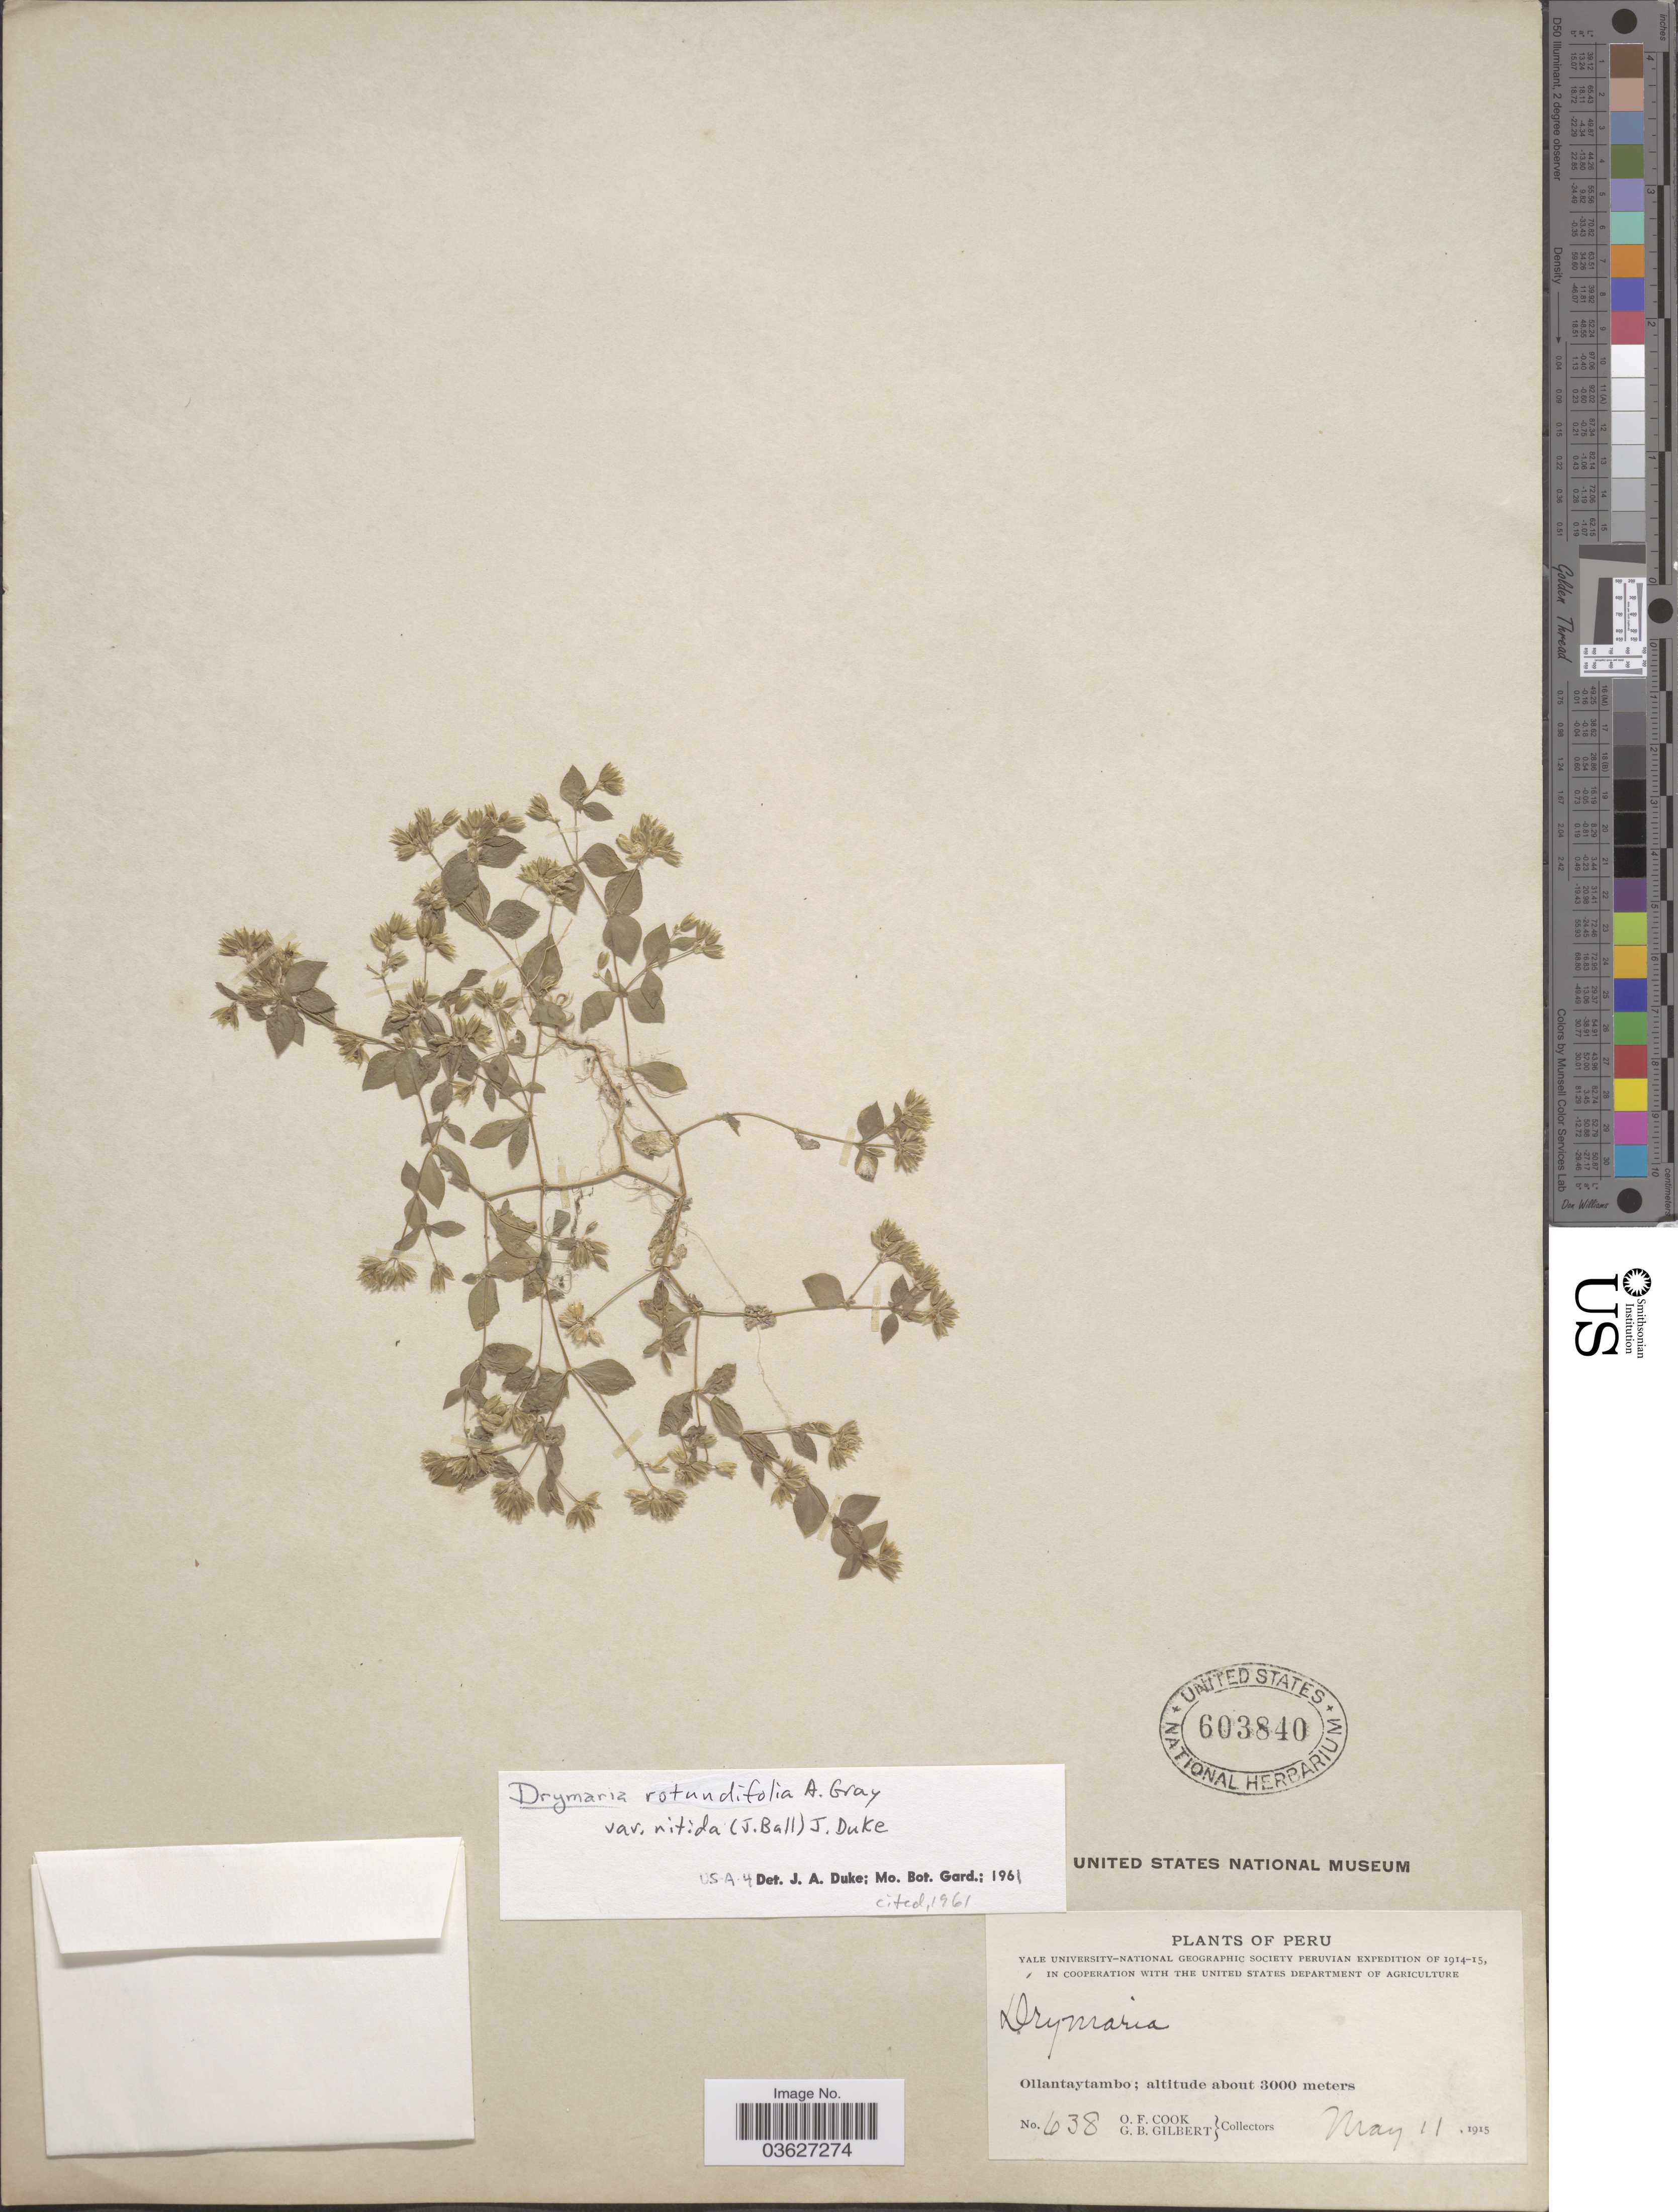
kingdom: Plantae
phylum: Tracheophyta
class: Magnoliopsida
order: Caryophyllales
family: Caryophyllaceae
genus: Drymaria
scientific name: Drymaria rotundifolia var. nitida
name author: (Ball) J.A. Duke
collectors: O. F. Cook & G. B. Gilbert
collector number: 638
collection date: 1915-05-11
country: Peru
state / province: Cusco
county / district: Urubamba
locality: Ollantaytambo.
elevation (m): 3000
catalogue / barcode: US 603840